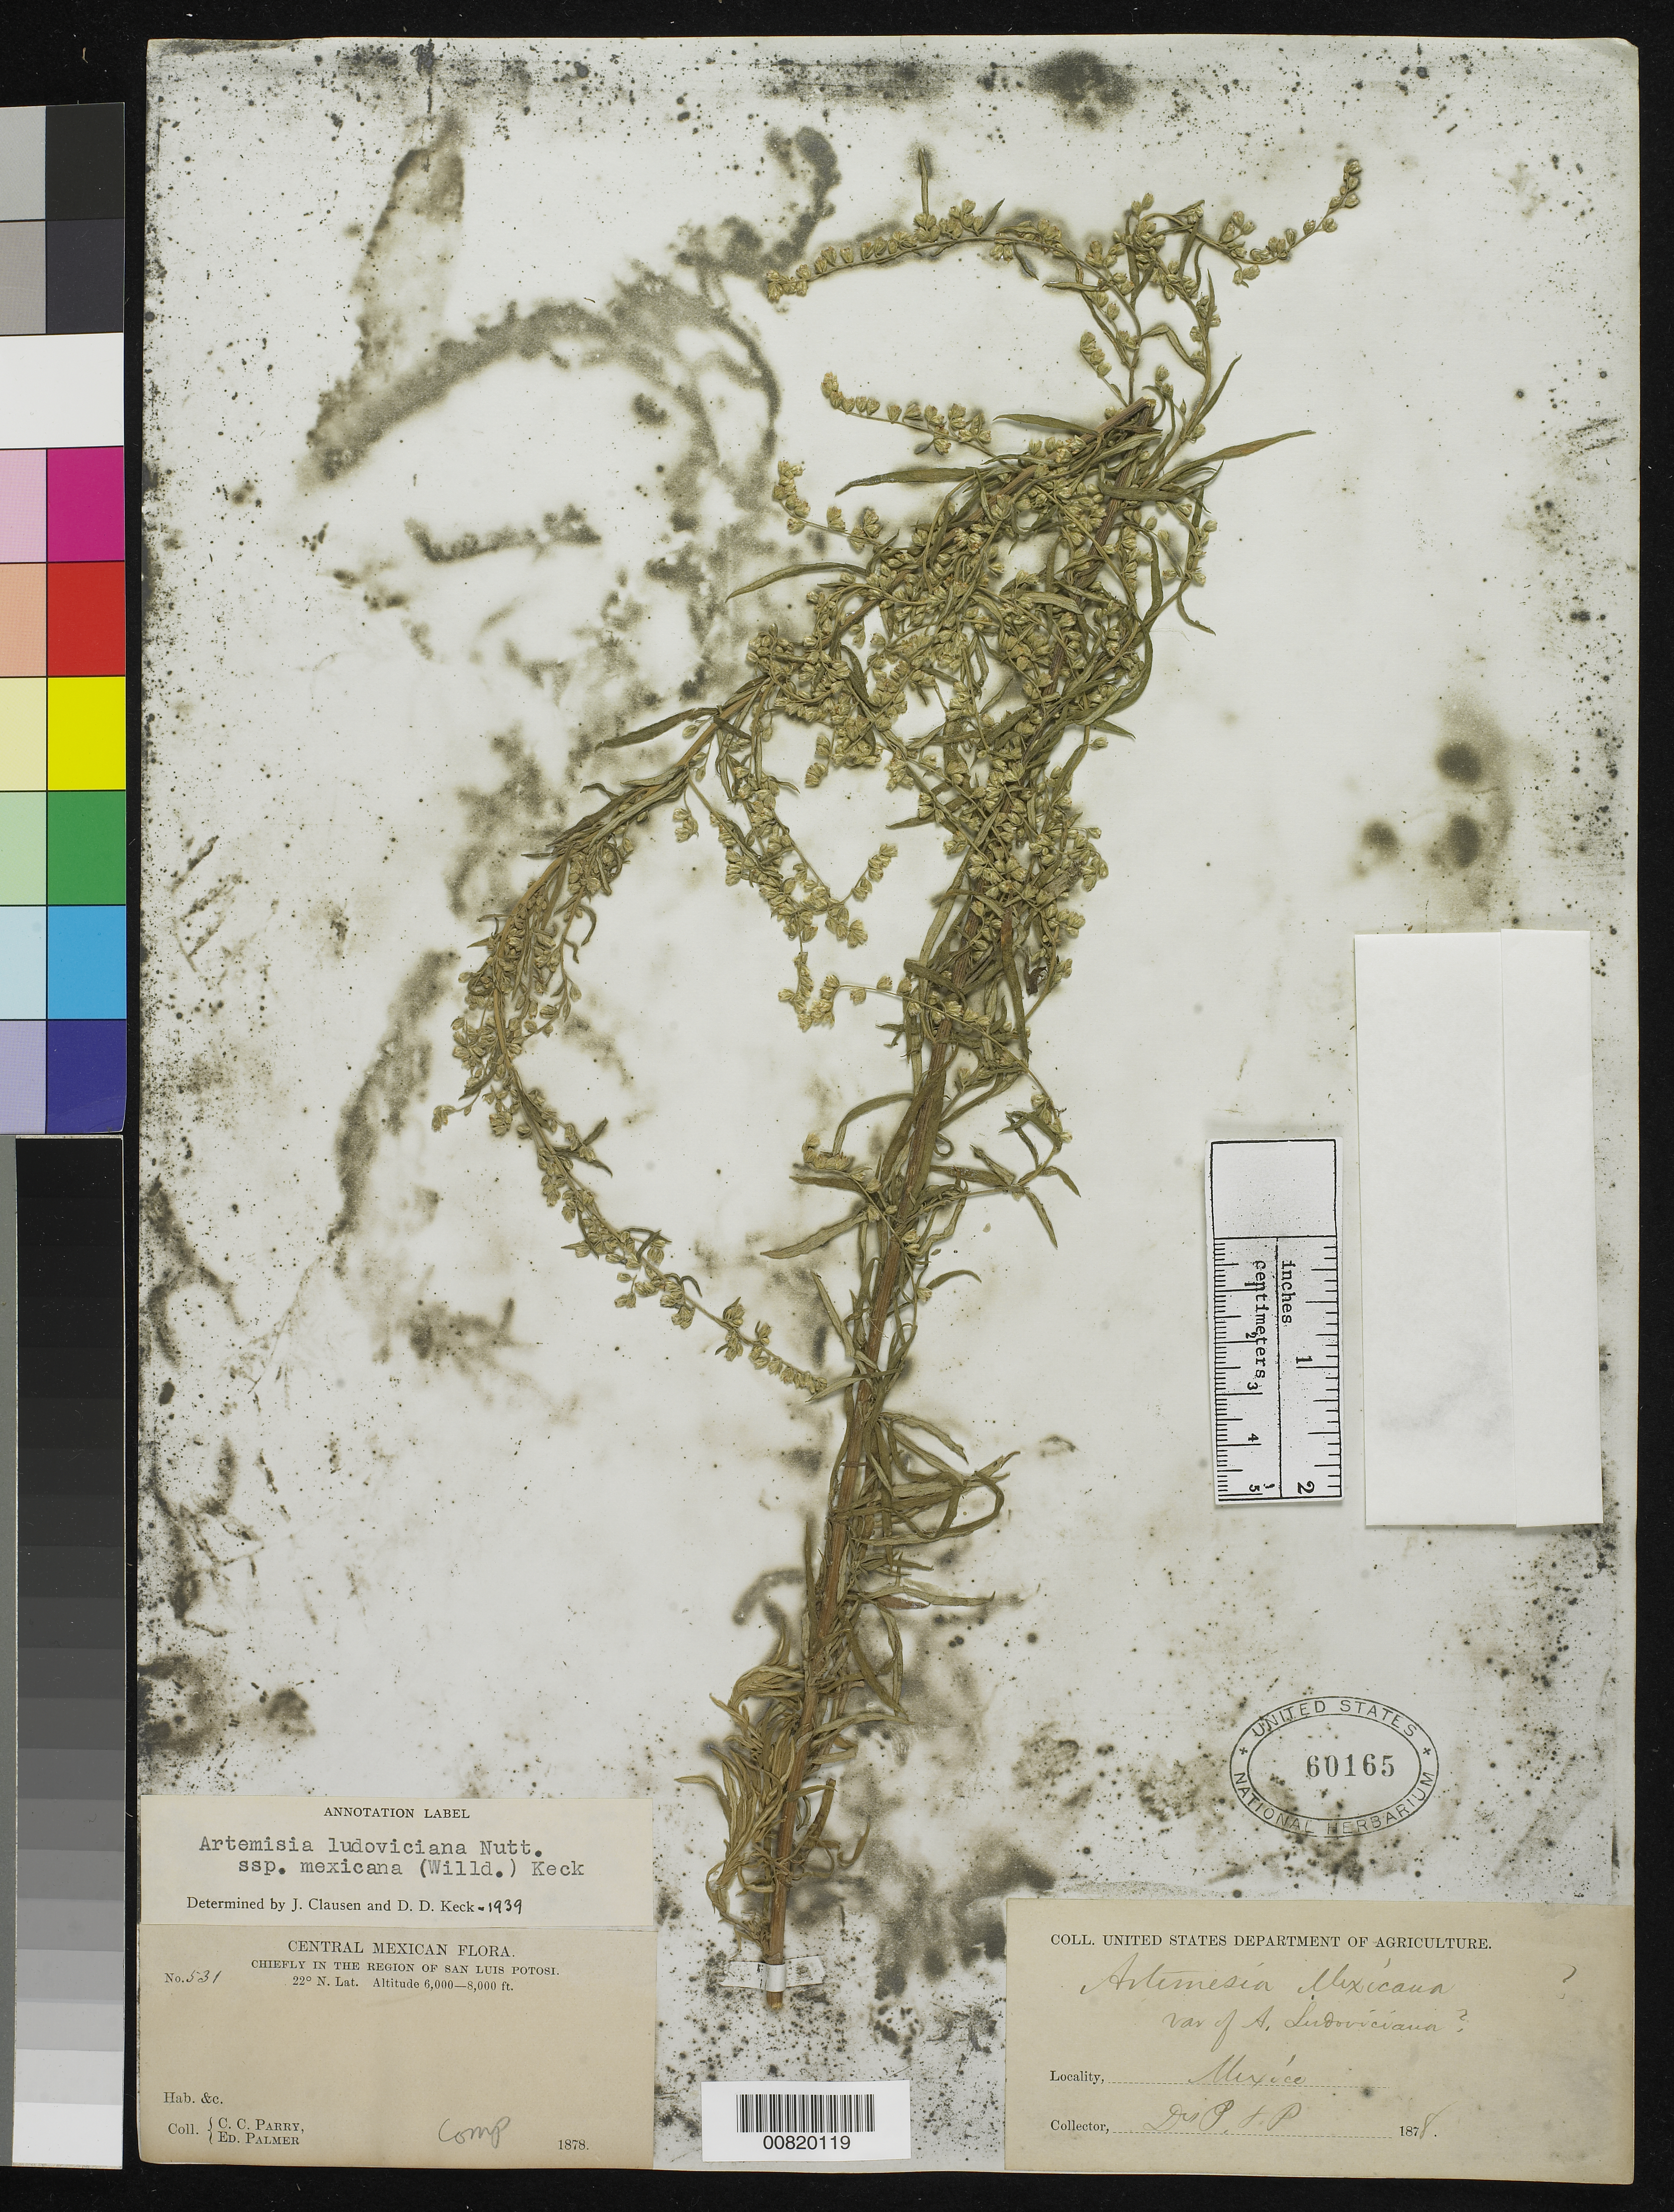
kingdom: Plantae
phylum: Tracheophyta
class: Magnoliopsida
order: Asterales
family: Asteraceae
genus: Artemisia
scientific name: Artemisia ludoviciana subsp. mexicana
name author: (Willd. ex Spreng.) D.D. Keck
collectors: C. C. Parry & E. Palmer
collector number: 531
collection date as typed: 1878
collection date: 1878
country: Mexico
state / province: San Luis Potosí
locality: Chiefly in the region of San Luis Potosí.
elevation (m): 1829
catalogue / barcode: US 60165